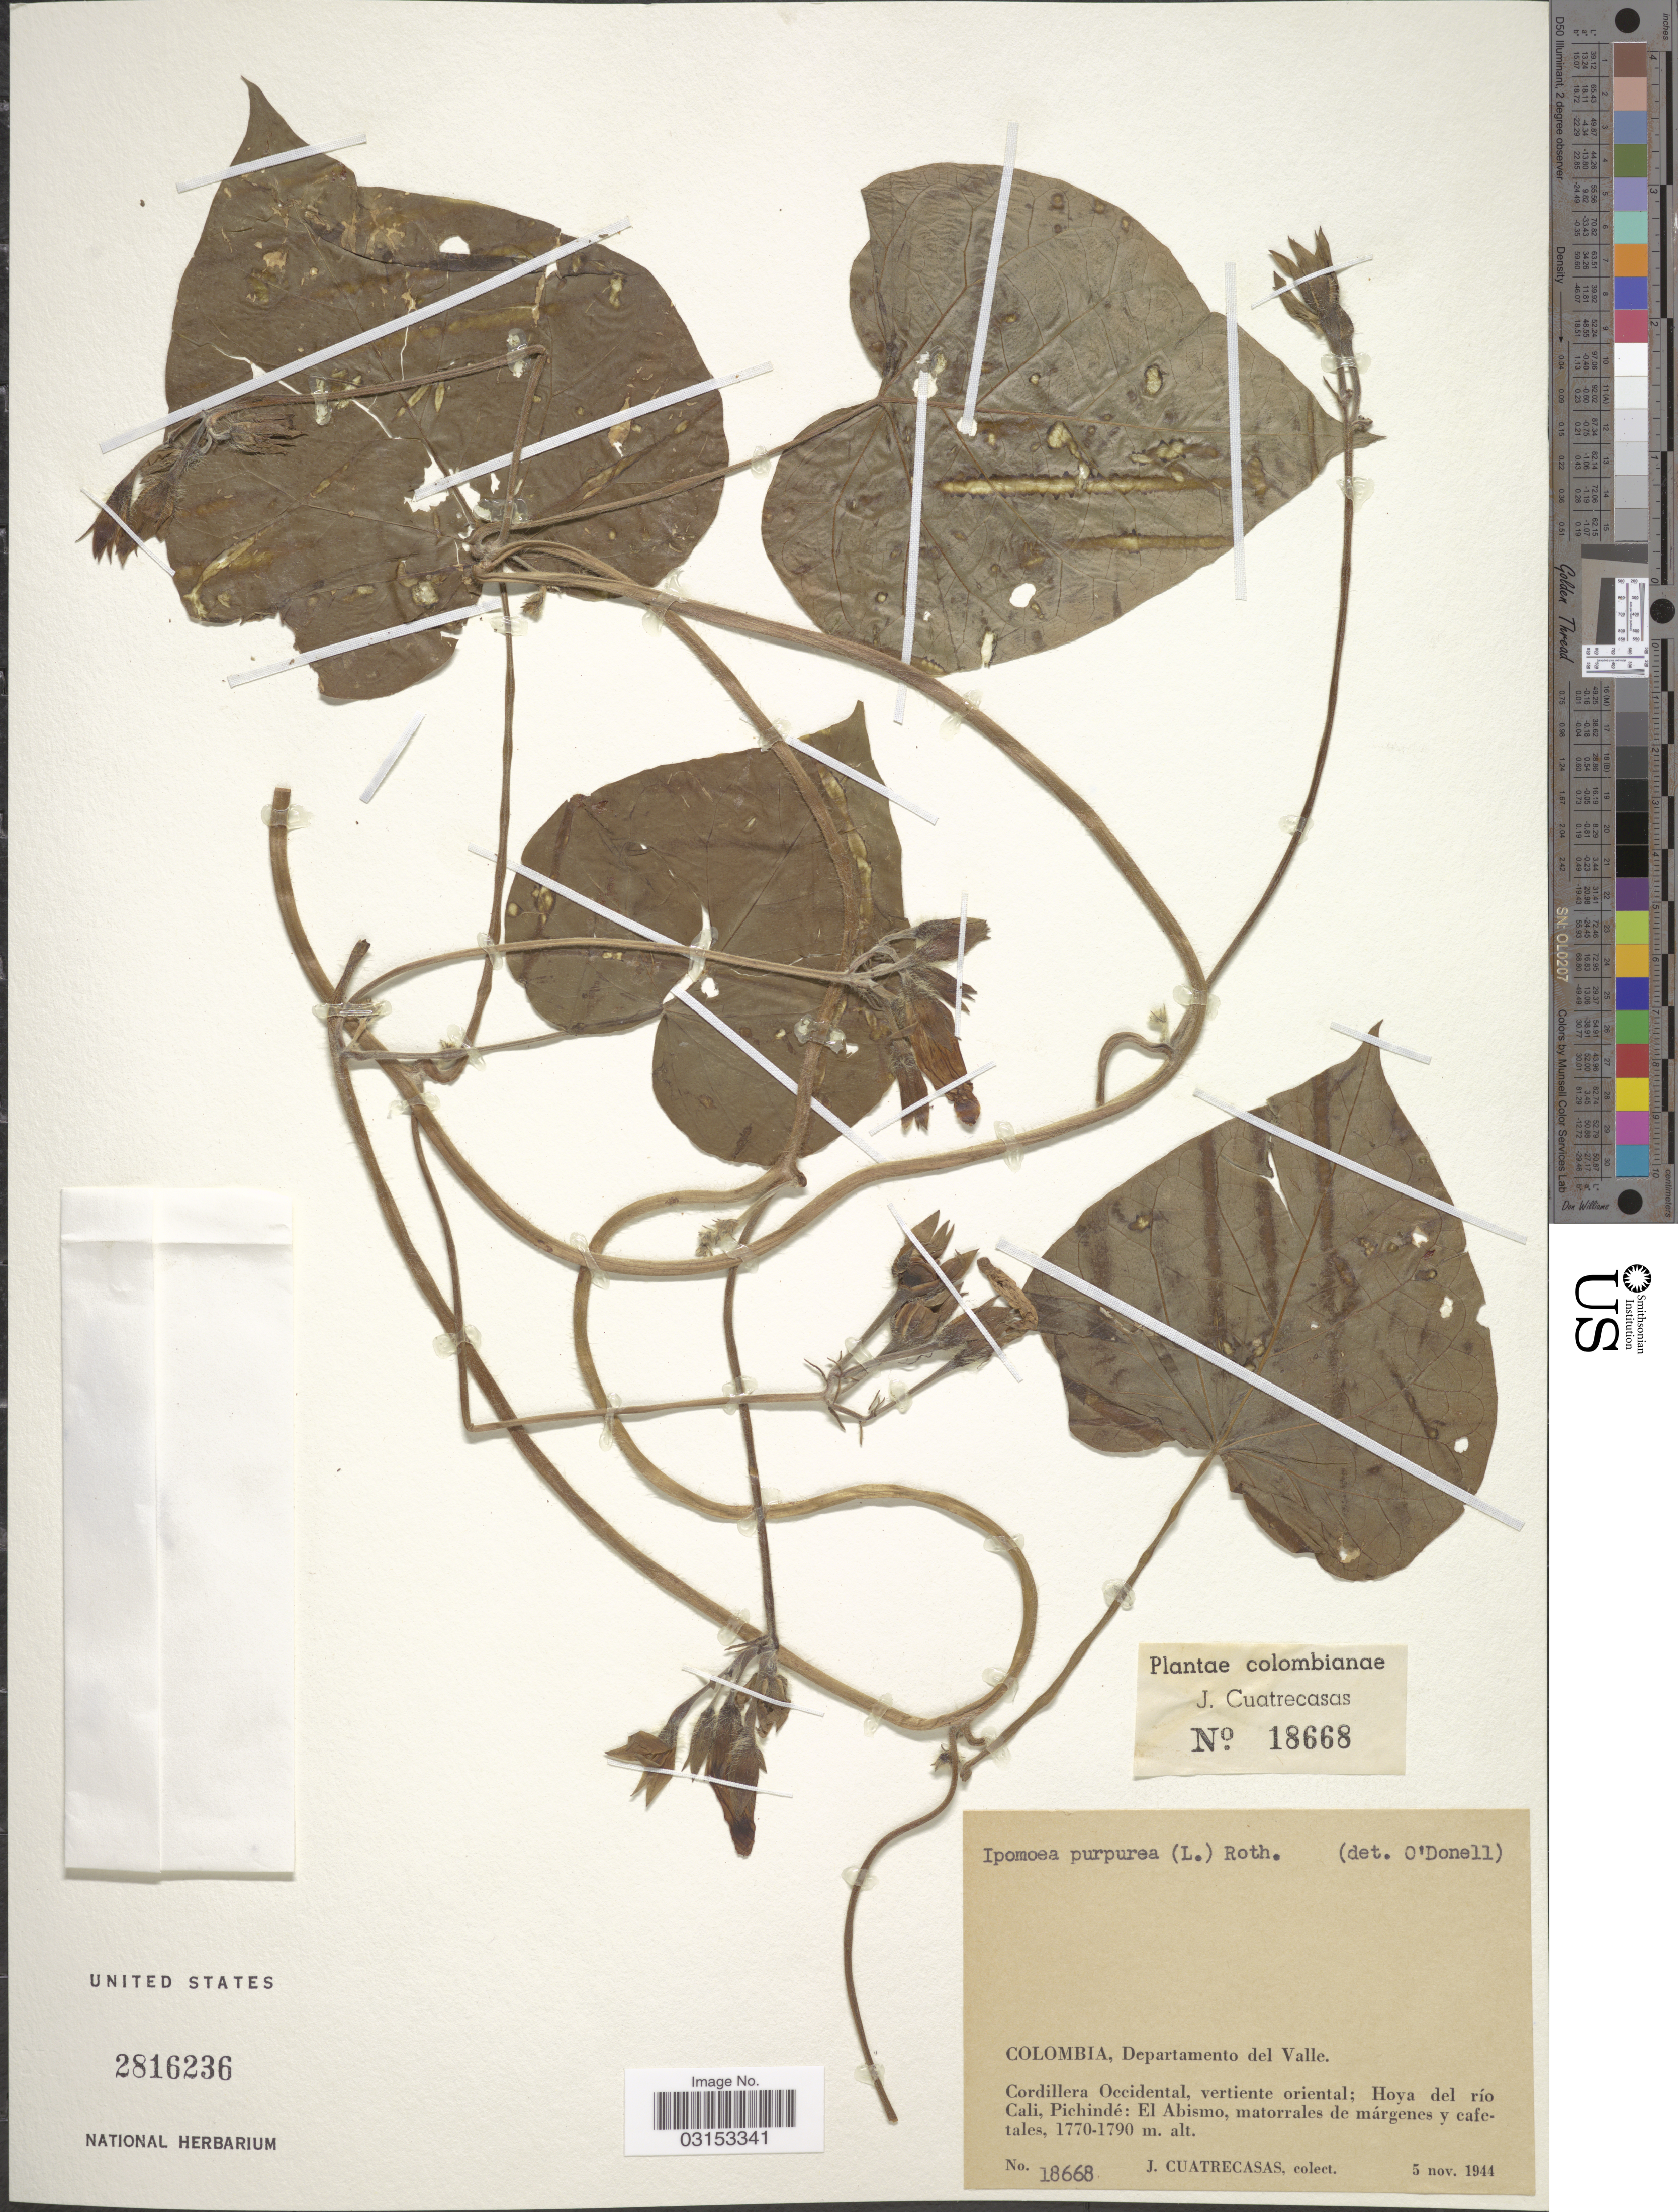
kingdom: Plantae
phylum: Tracheophyta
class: Magnoliopsida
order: Solanales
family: Convolvulaceae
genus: Ipomoea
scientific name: Ipomoea purpurea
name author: (L.) Roth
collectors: J. Cuatrecasas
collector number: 18668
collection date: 1944-11-05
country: Colombia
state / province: Valle del Cauca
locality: Departamento del Valle. Cordillera Occidental, vertiente oriental; Hoya del río Cali, Pichindé: El Abismo.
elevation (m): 1770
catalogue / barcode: US 2816236